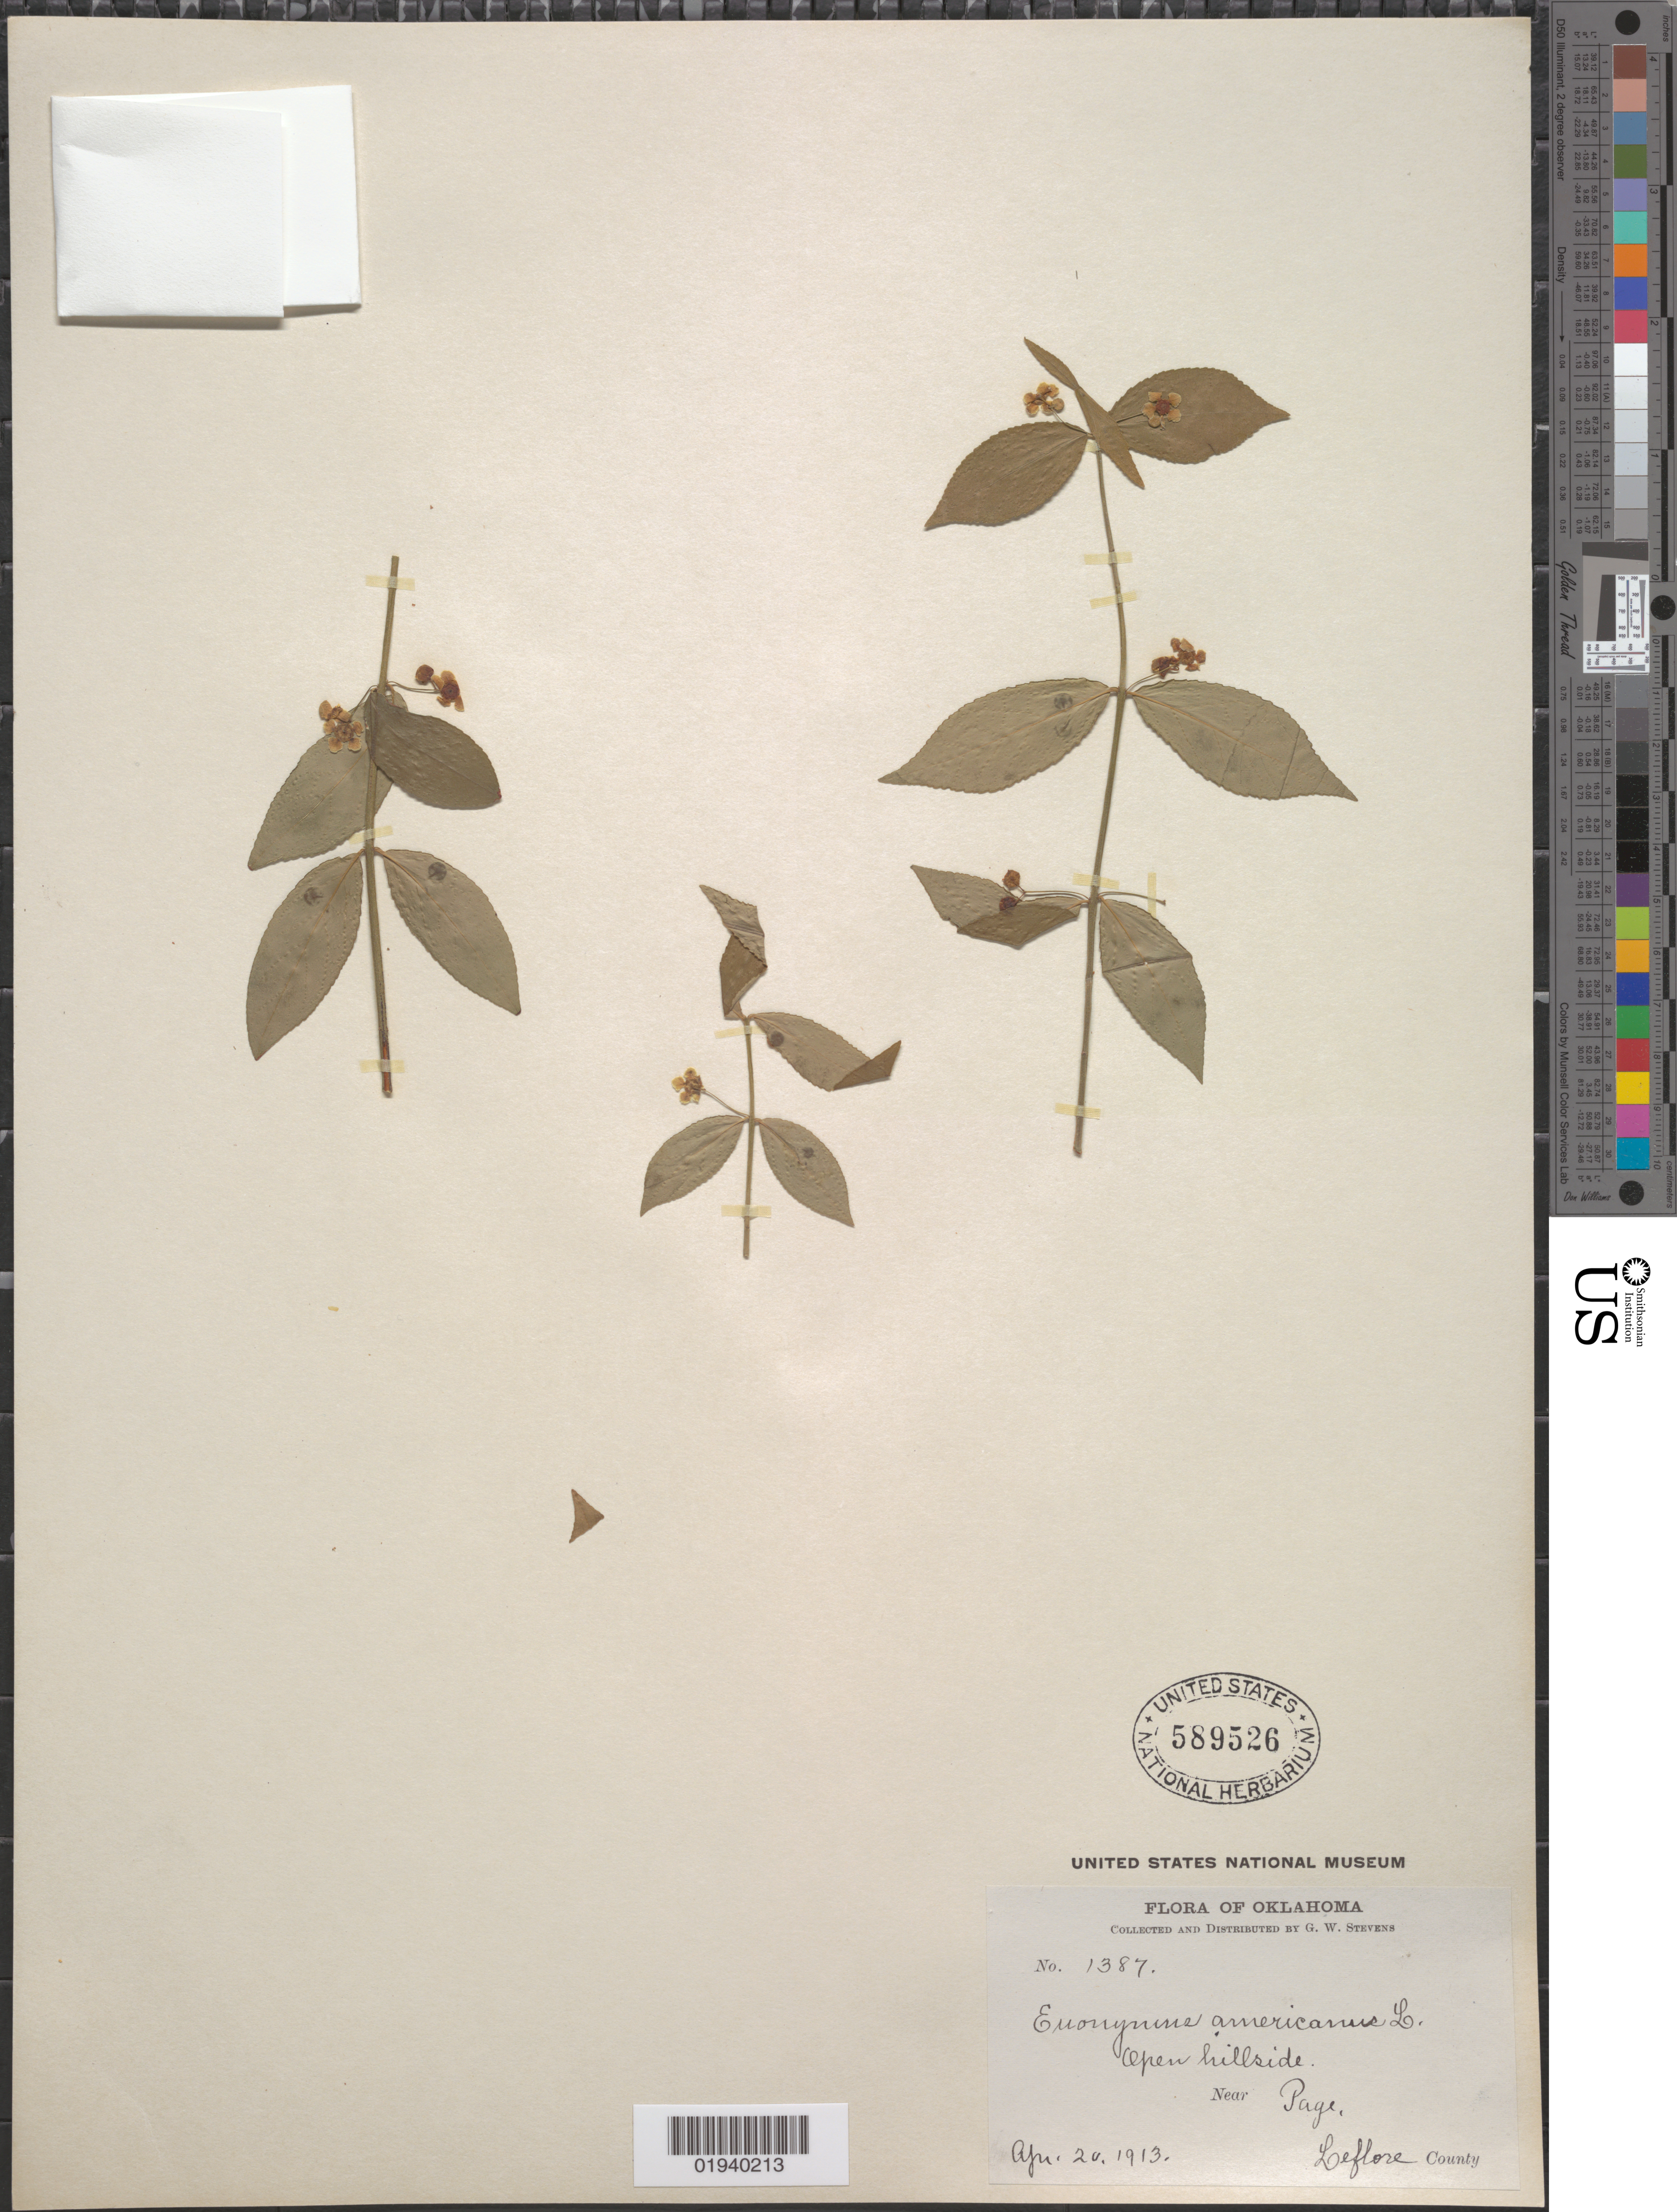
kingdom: Plantae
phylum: Tracheophyta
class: Magnoliopsida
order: Celastrales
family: Celastraceae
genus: Euonymus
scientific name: Euonymus americanus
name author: L.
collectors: G. W. Stevens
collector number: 1387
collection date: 1913-08-20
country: United States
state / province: Oklahoma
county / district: Le Flore County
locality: Page, near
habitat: Open hillside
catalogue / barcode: US 589526